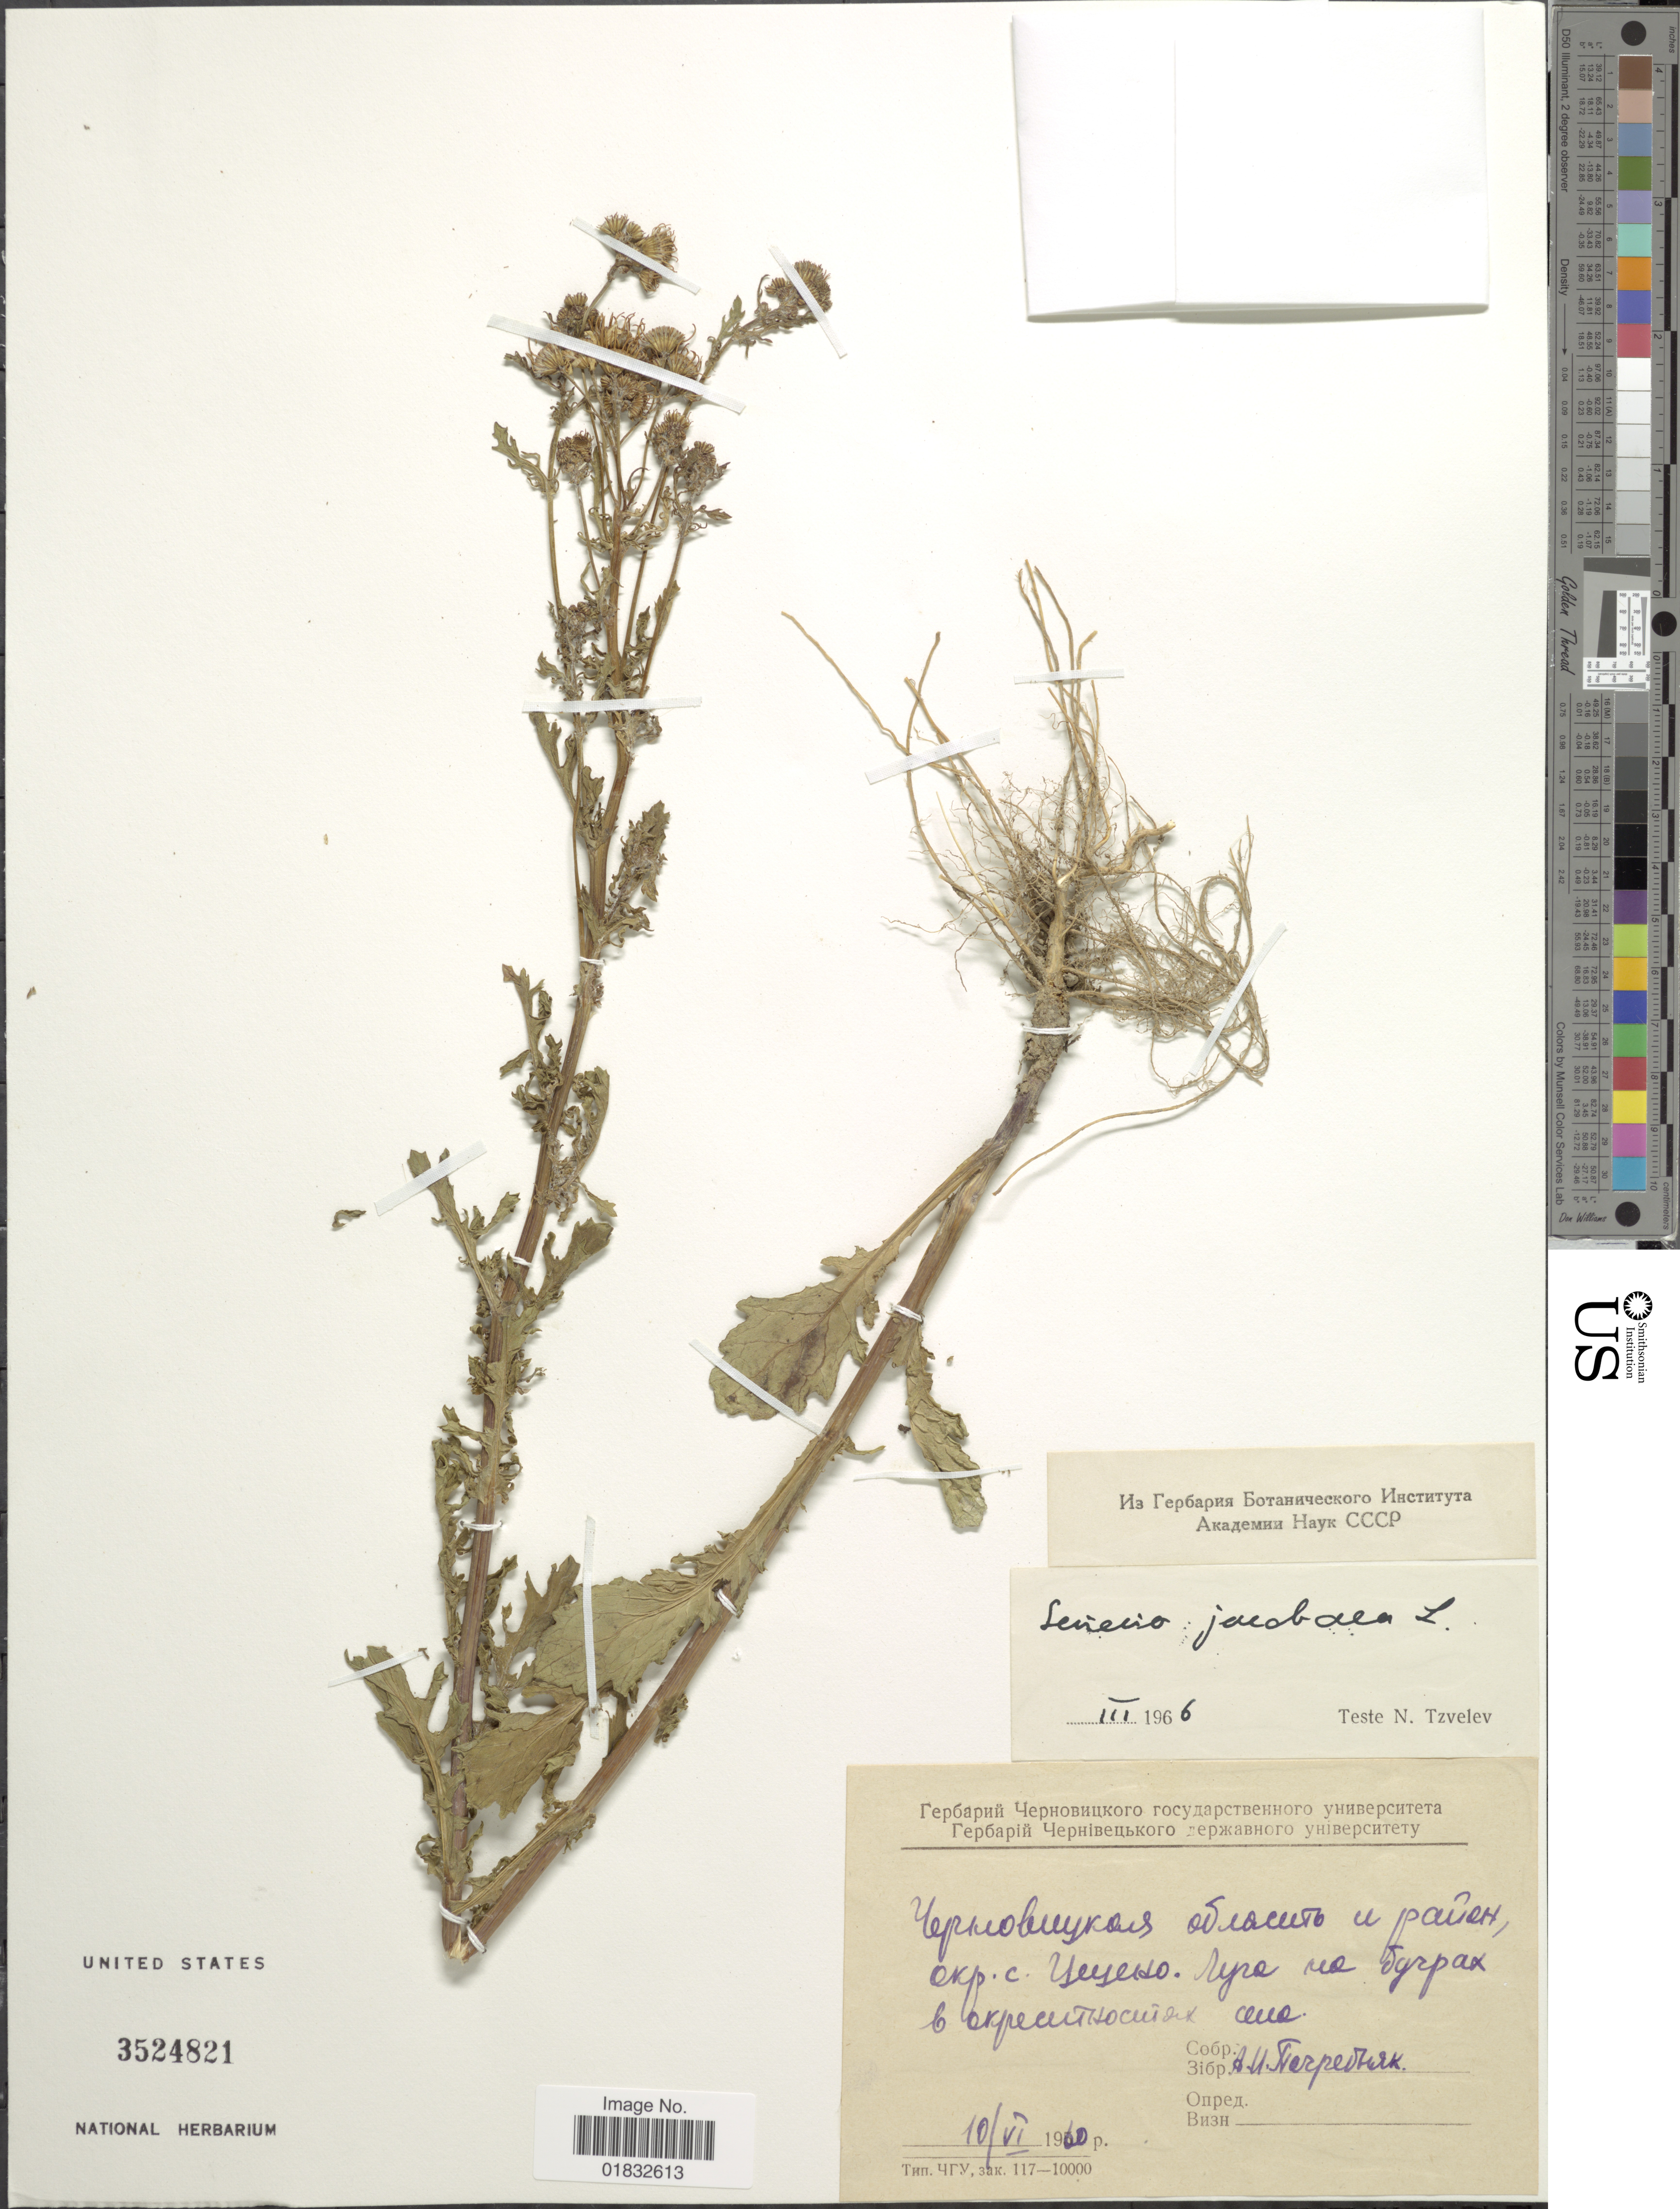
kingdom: Plantae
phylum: Tracheophyta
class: Magnoliopsida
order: Asterales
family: Asteraceae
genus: Jacobaea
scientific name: Jacobaea vulgaris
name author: Gaertn.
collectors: A. Pogrebnyak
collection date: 1960-06-10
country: Ukraine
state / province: Chernivtsi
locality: Vicinity of village Tsetsino.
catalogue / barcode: US 3524821